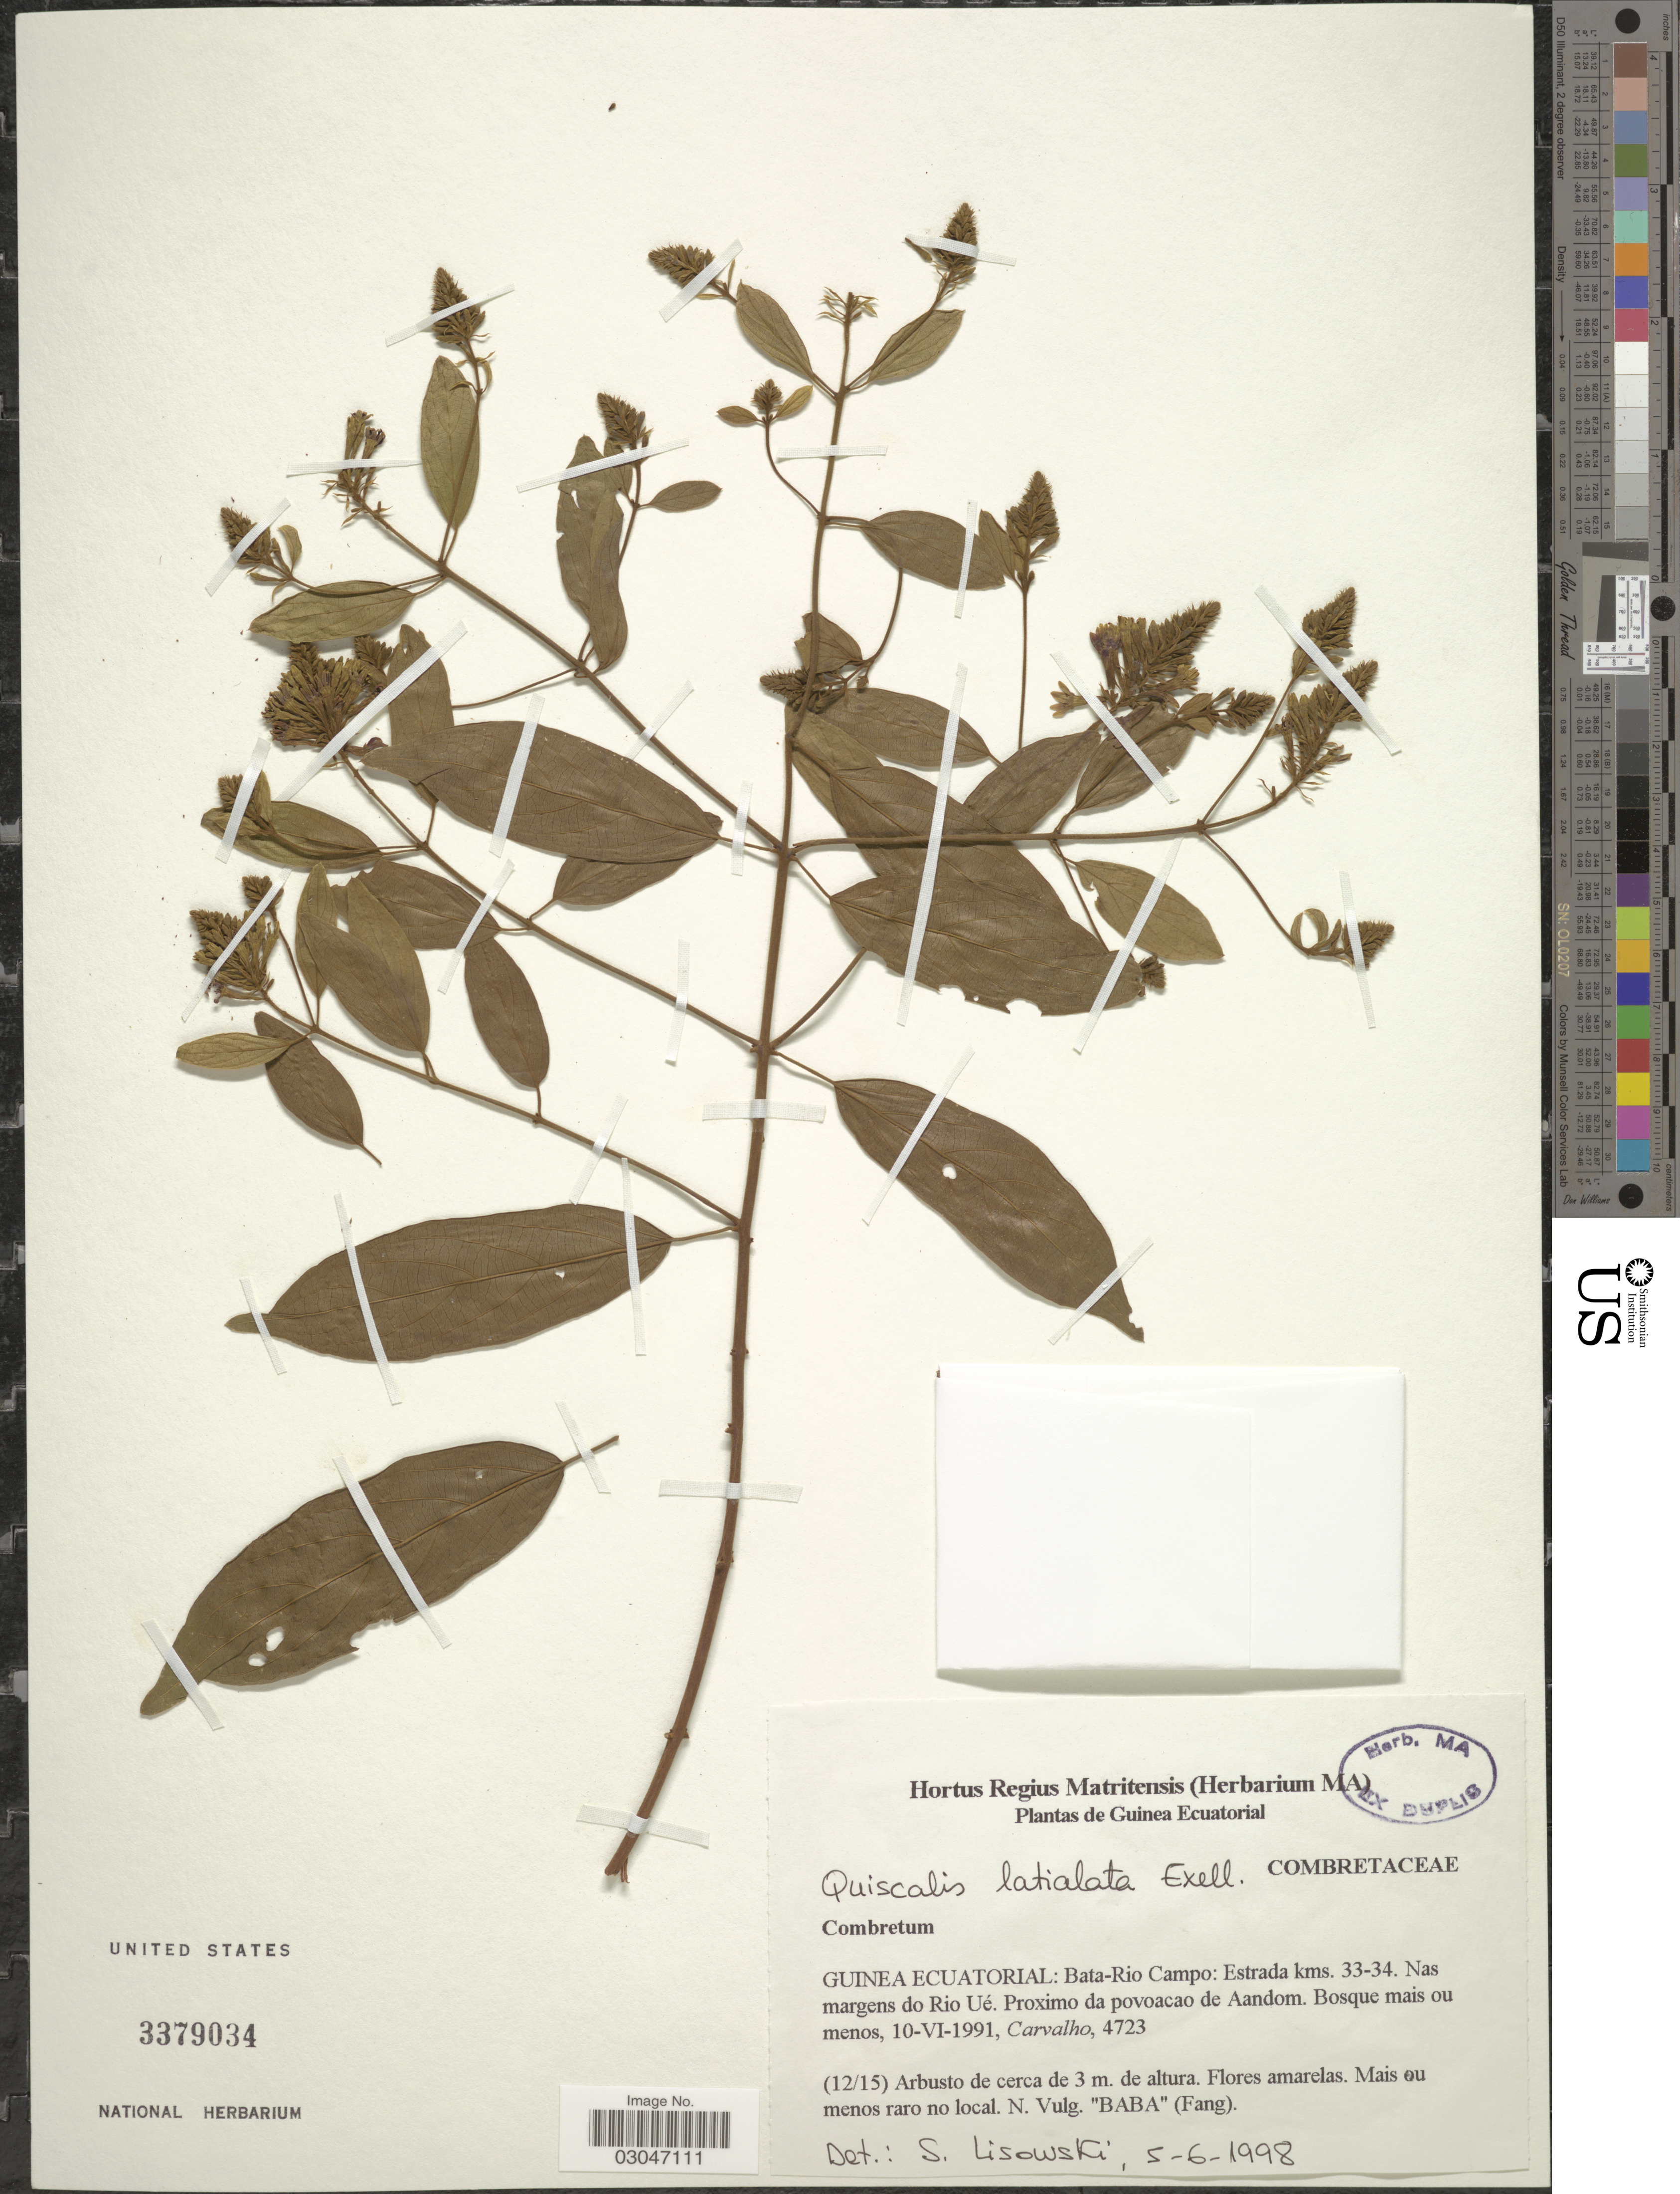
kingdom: Plantae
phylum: Tracheophyta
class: Magnoliopsida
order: Myrtales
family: Combretaceae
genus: Combretum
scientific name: Combretum latialatum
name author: Engl.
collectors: Carvalho, --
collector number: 4723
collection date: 1991-06-10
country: Equatorial Guinea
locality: Guinea Ecuatorial: Bata-Rio Campo: Estrada kms. 33-34, Nas margens do Rio Ué.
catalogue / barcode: US 3379034